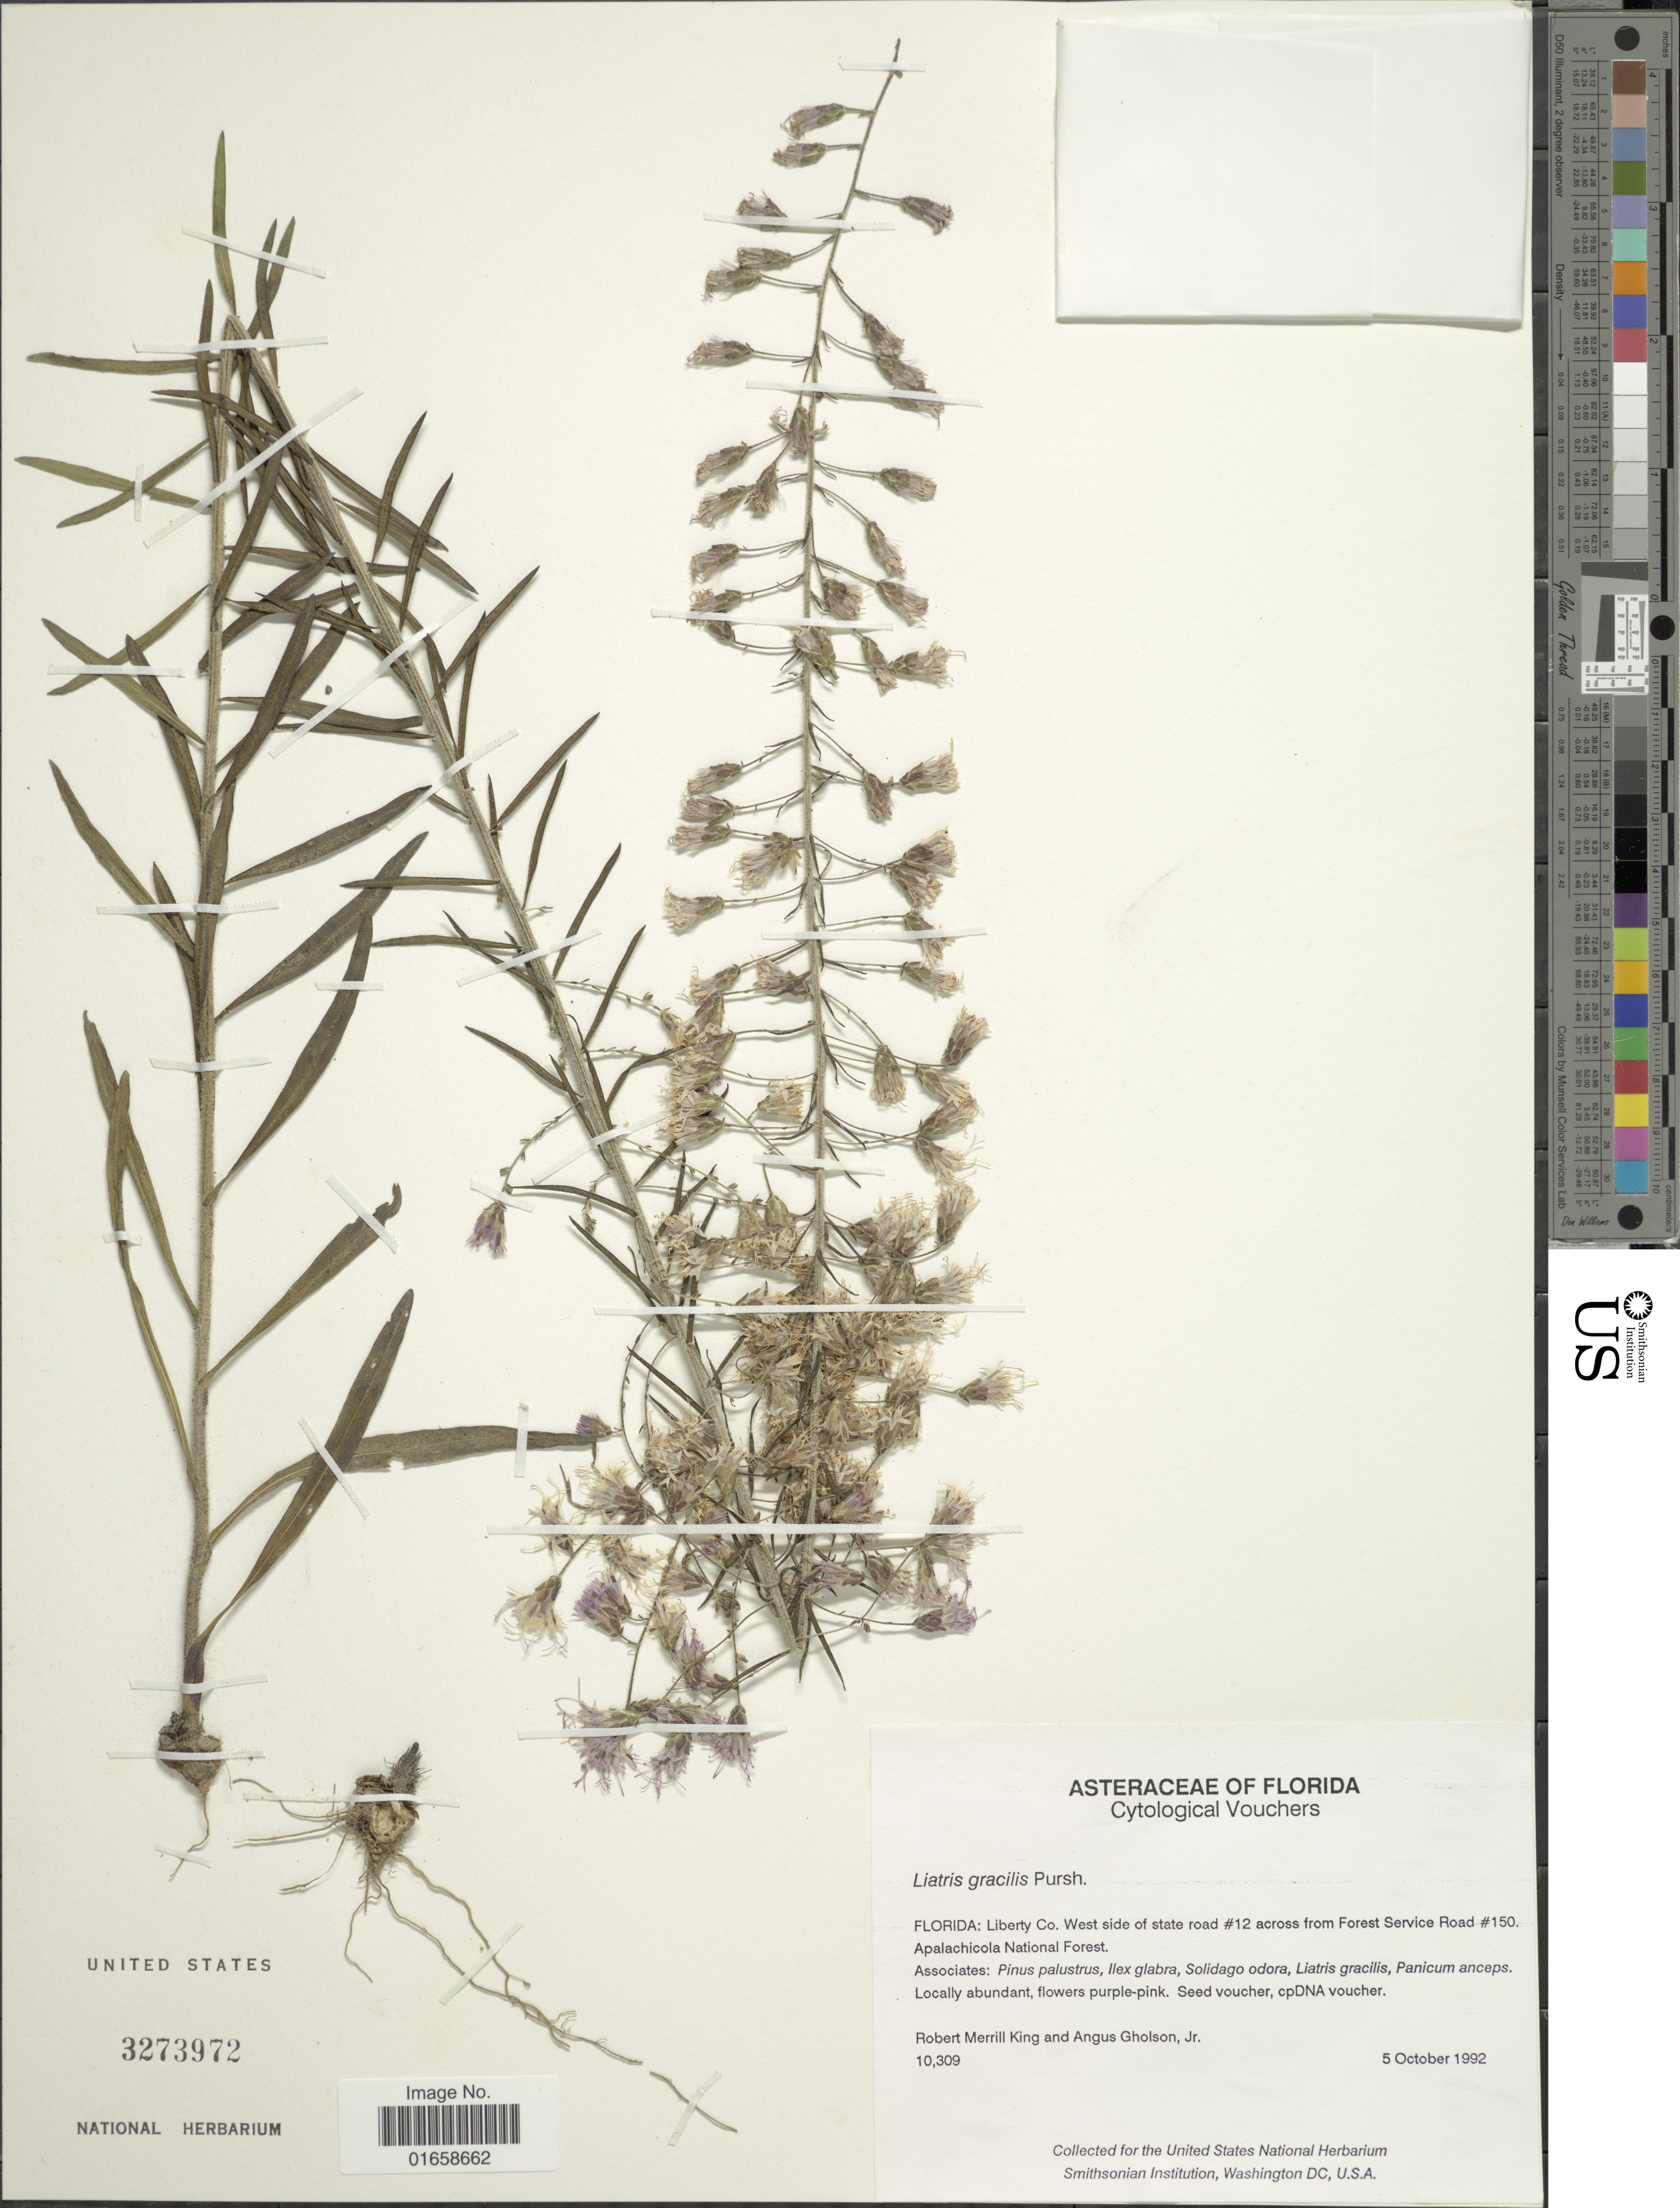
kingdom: Plantae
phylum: Tracheophyta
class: Magnoliopsida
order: Asterales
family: Asteraceae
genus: Liatris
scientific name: Liatris gracilis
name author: Pursh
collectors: R. M. King & A. Gholson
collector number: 10309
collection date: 1992-10-05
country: United States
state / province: Florida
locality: Liberty Co., West side of state road #12 across from Forest Service Road #150, Apalachicola National Forest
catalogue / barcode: US 3273972